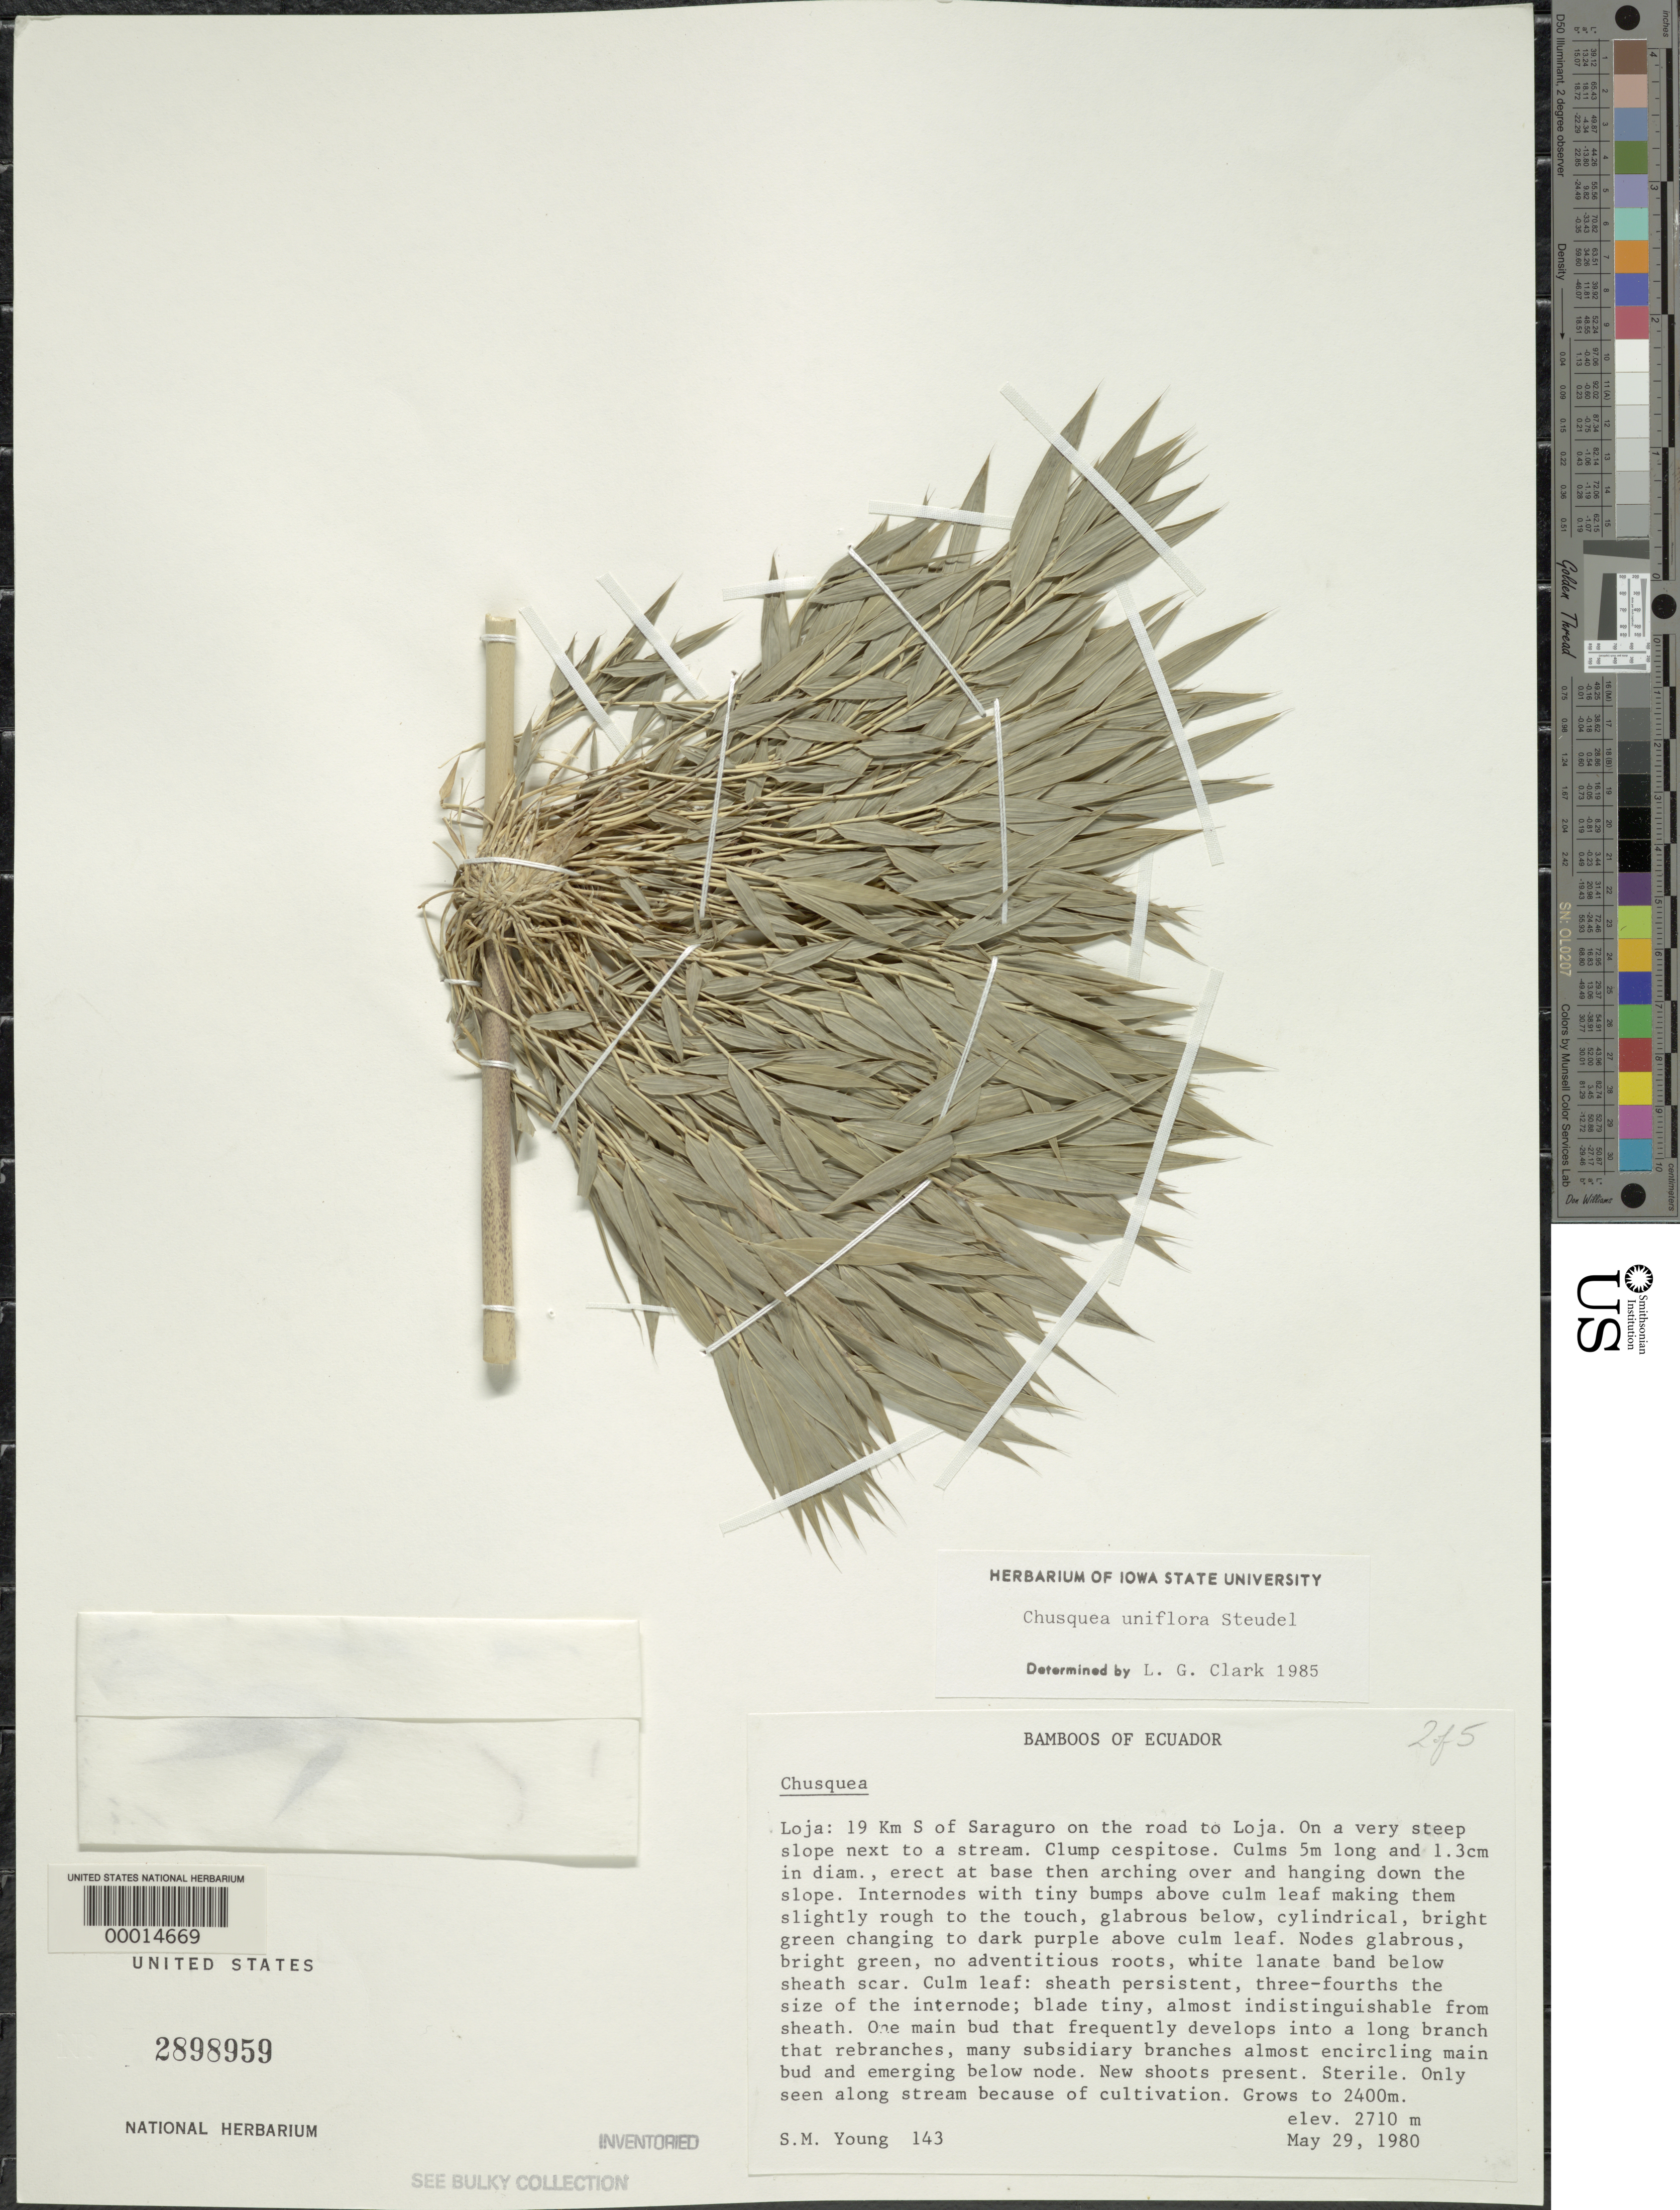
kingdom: Plantae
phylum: Tracheophyta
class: Liliopsida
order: Poales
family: Poaceae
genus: Chusquea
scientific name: Chusquea uniflora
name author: Steud.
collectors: S. Young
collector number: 143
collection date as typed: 29 May 1980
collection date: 1980-05-29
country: Ecuador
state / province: Loja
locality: Saraguro/Loja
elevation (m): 2710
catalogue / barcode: US 2898959